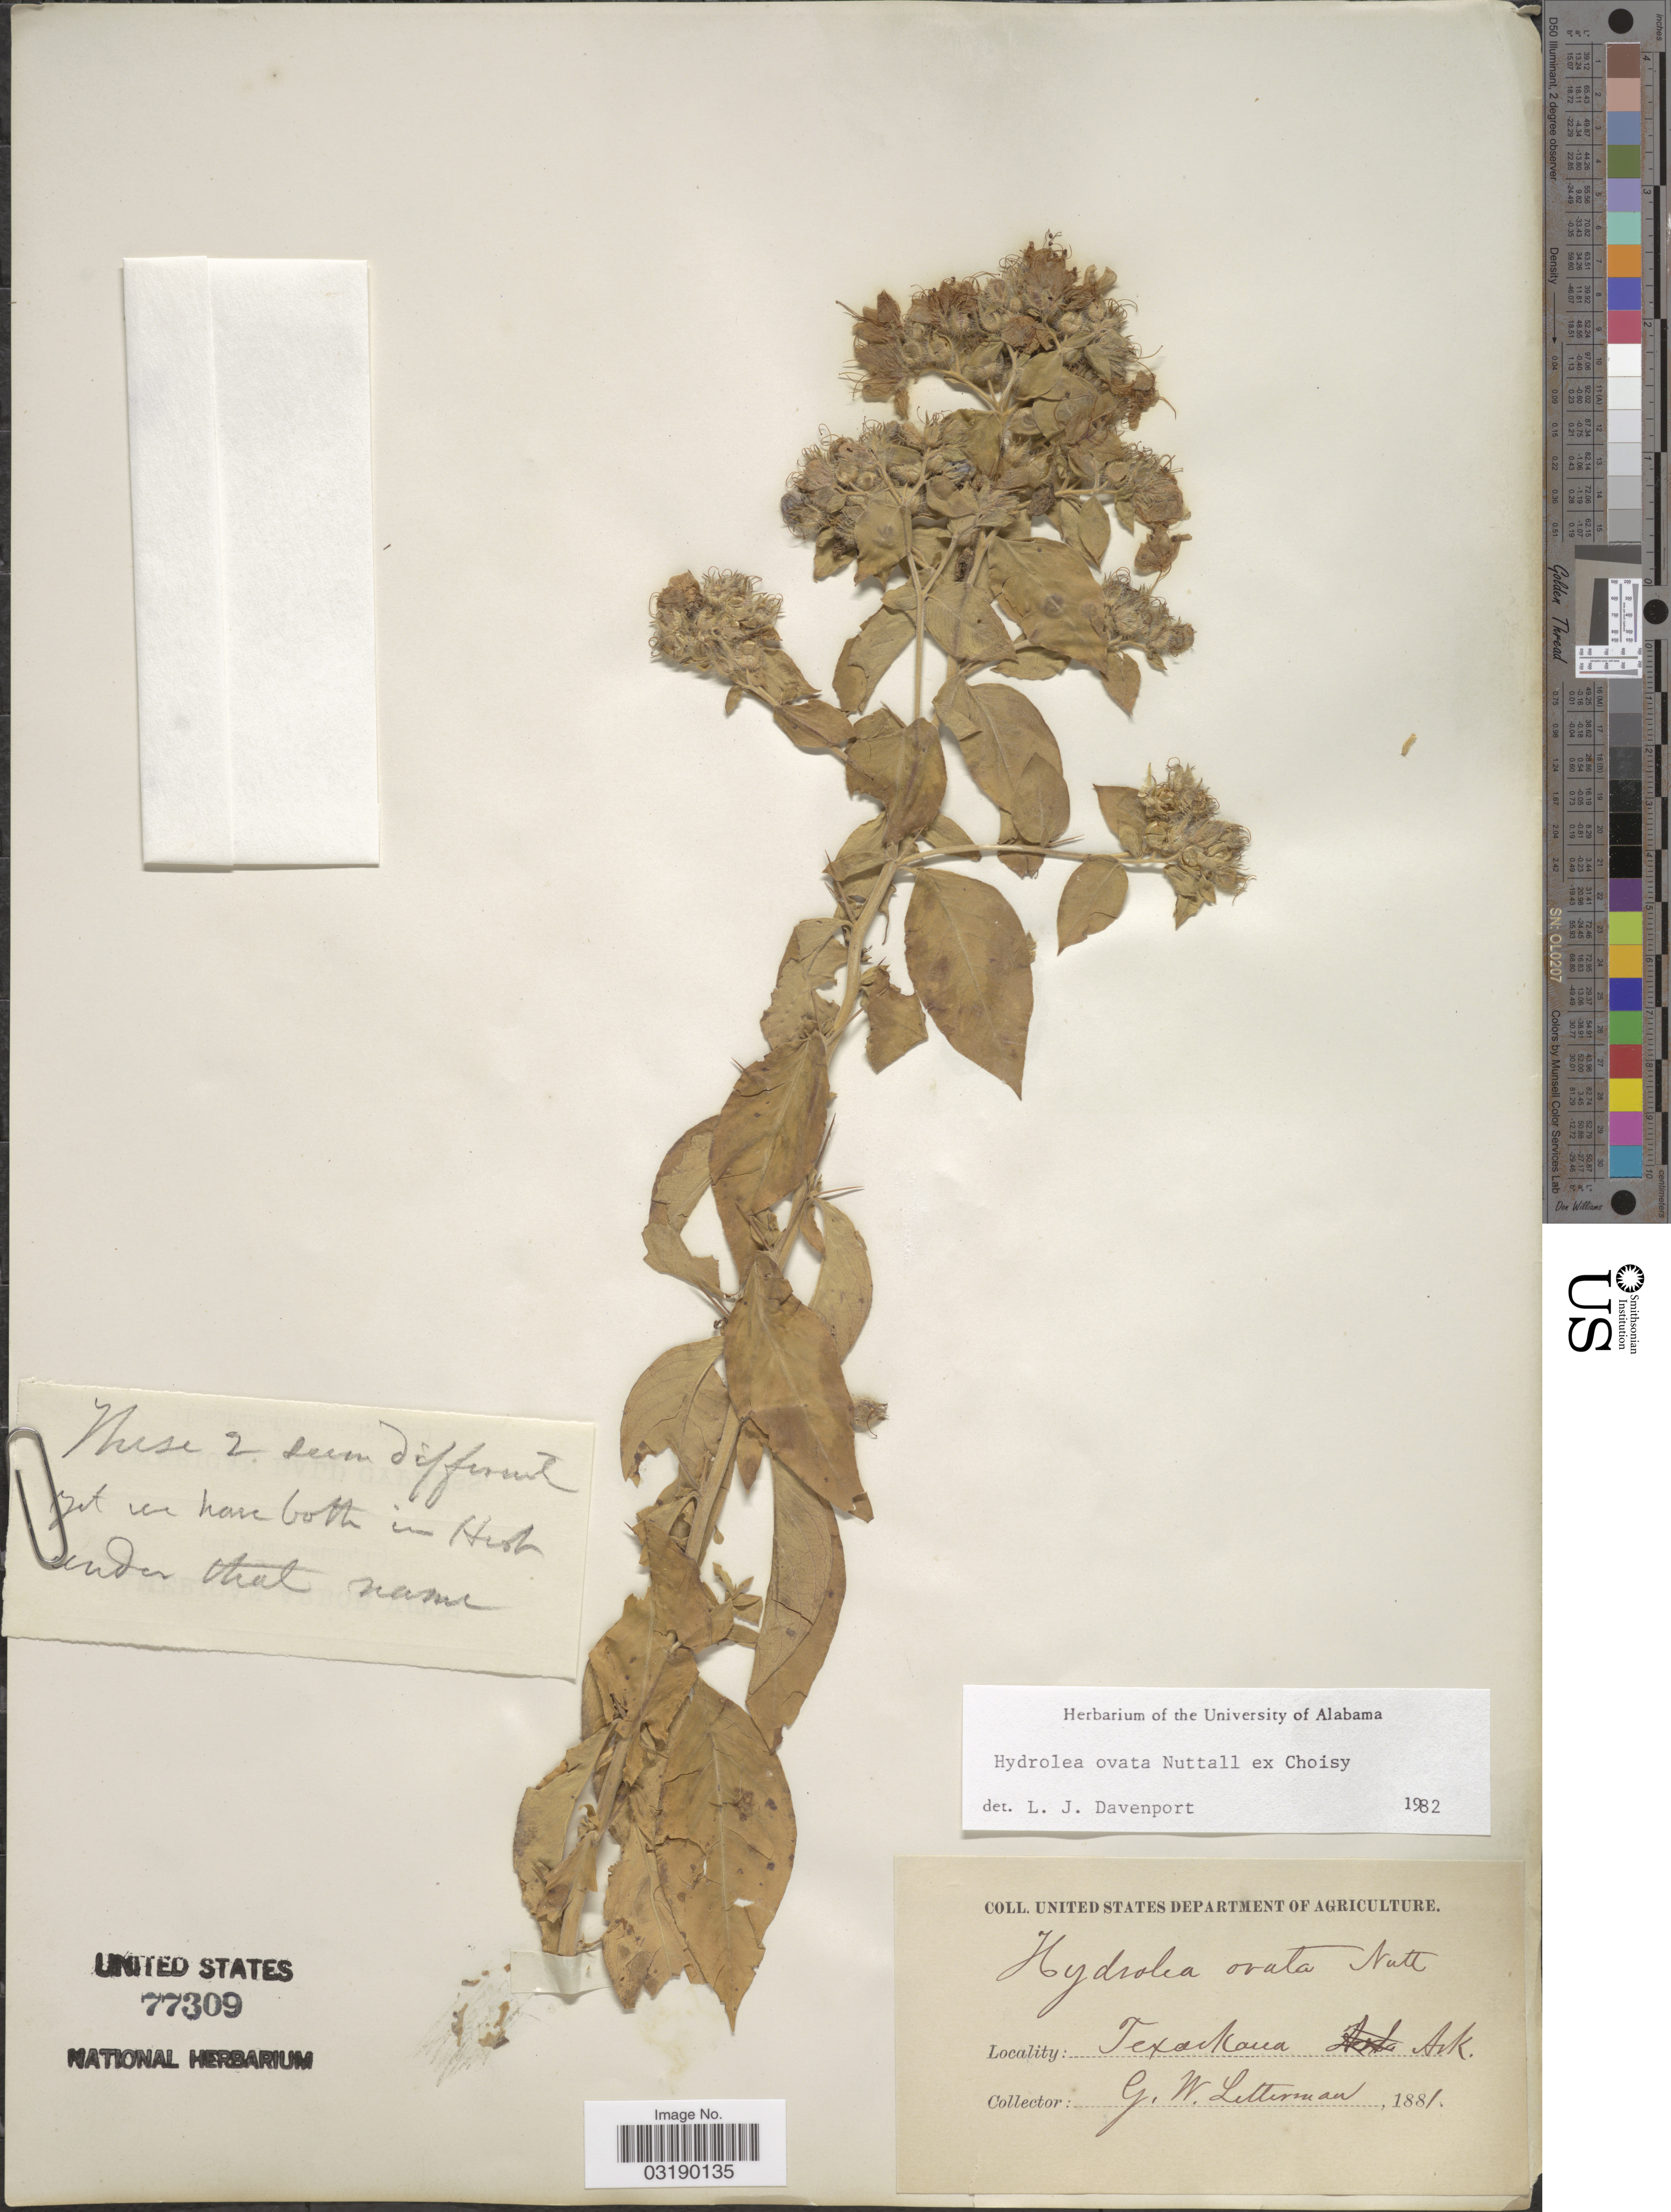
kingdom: Plantae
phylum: Tracheophyta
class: Magnoliopsida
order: Solanales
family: Hydroleaceae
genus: Hydrolea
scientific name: Hydrolea ovata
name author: Nutt. ex Choisy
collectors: G. W. Letterman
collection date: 1881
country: United States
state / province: Arkansas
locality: Texarkana.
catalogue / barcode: US 77309